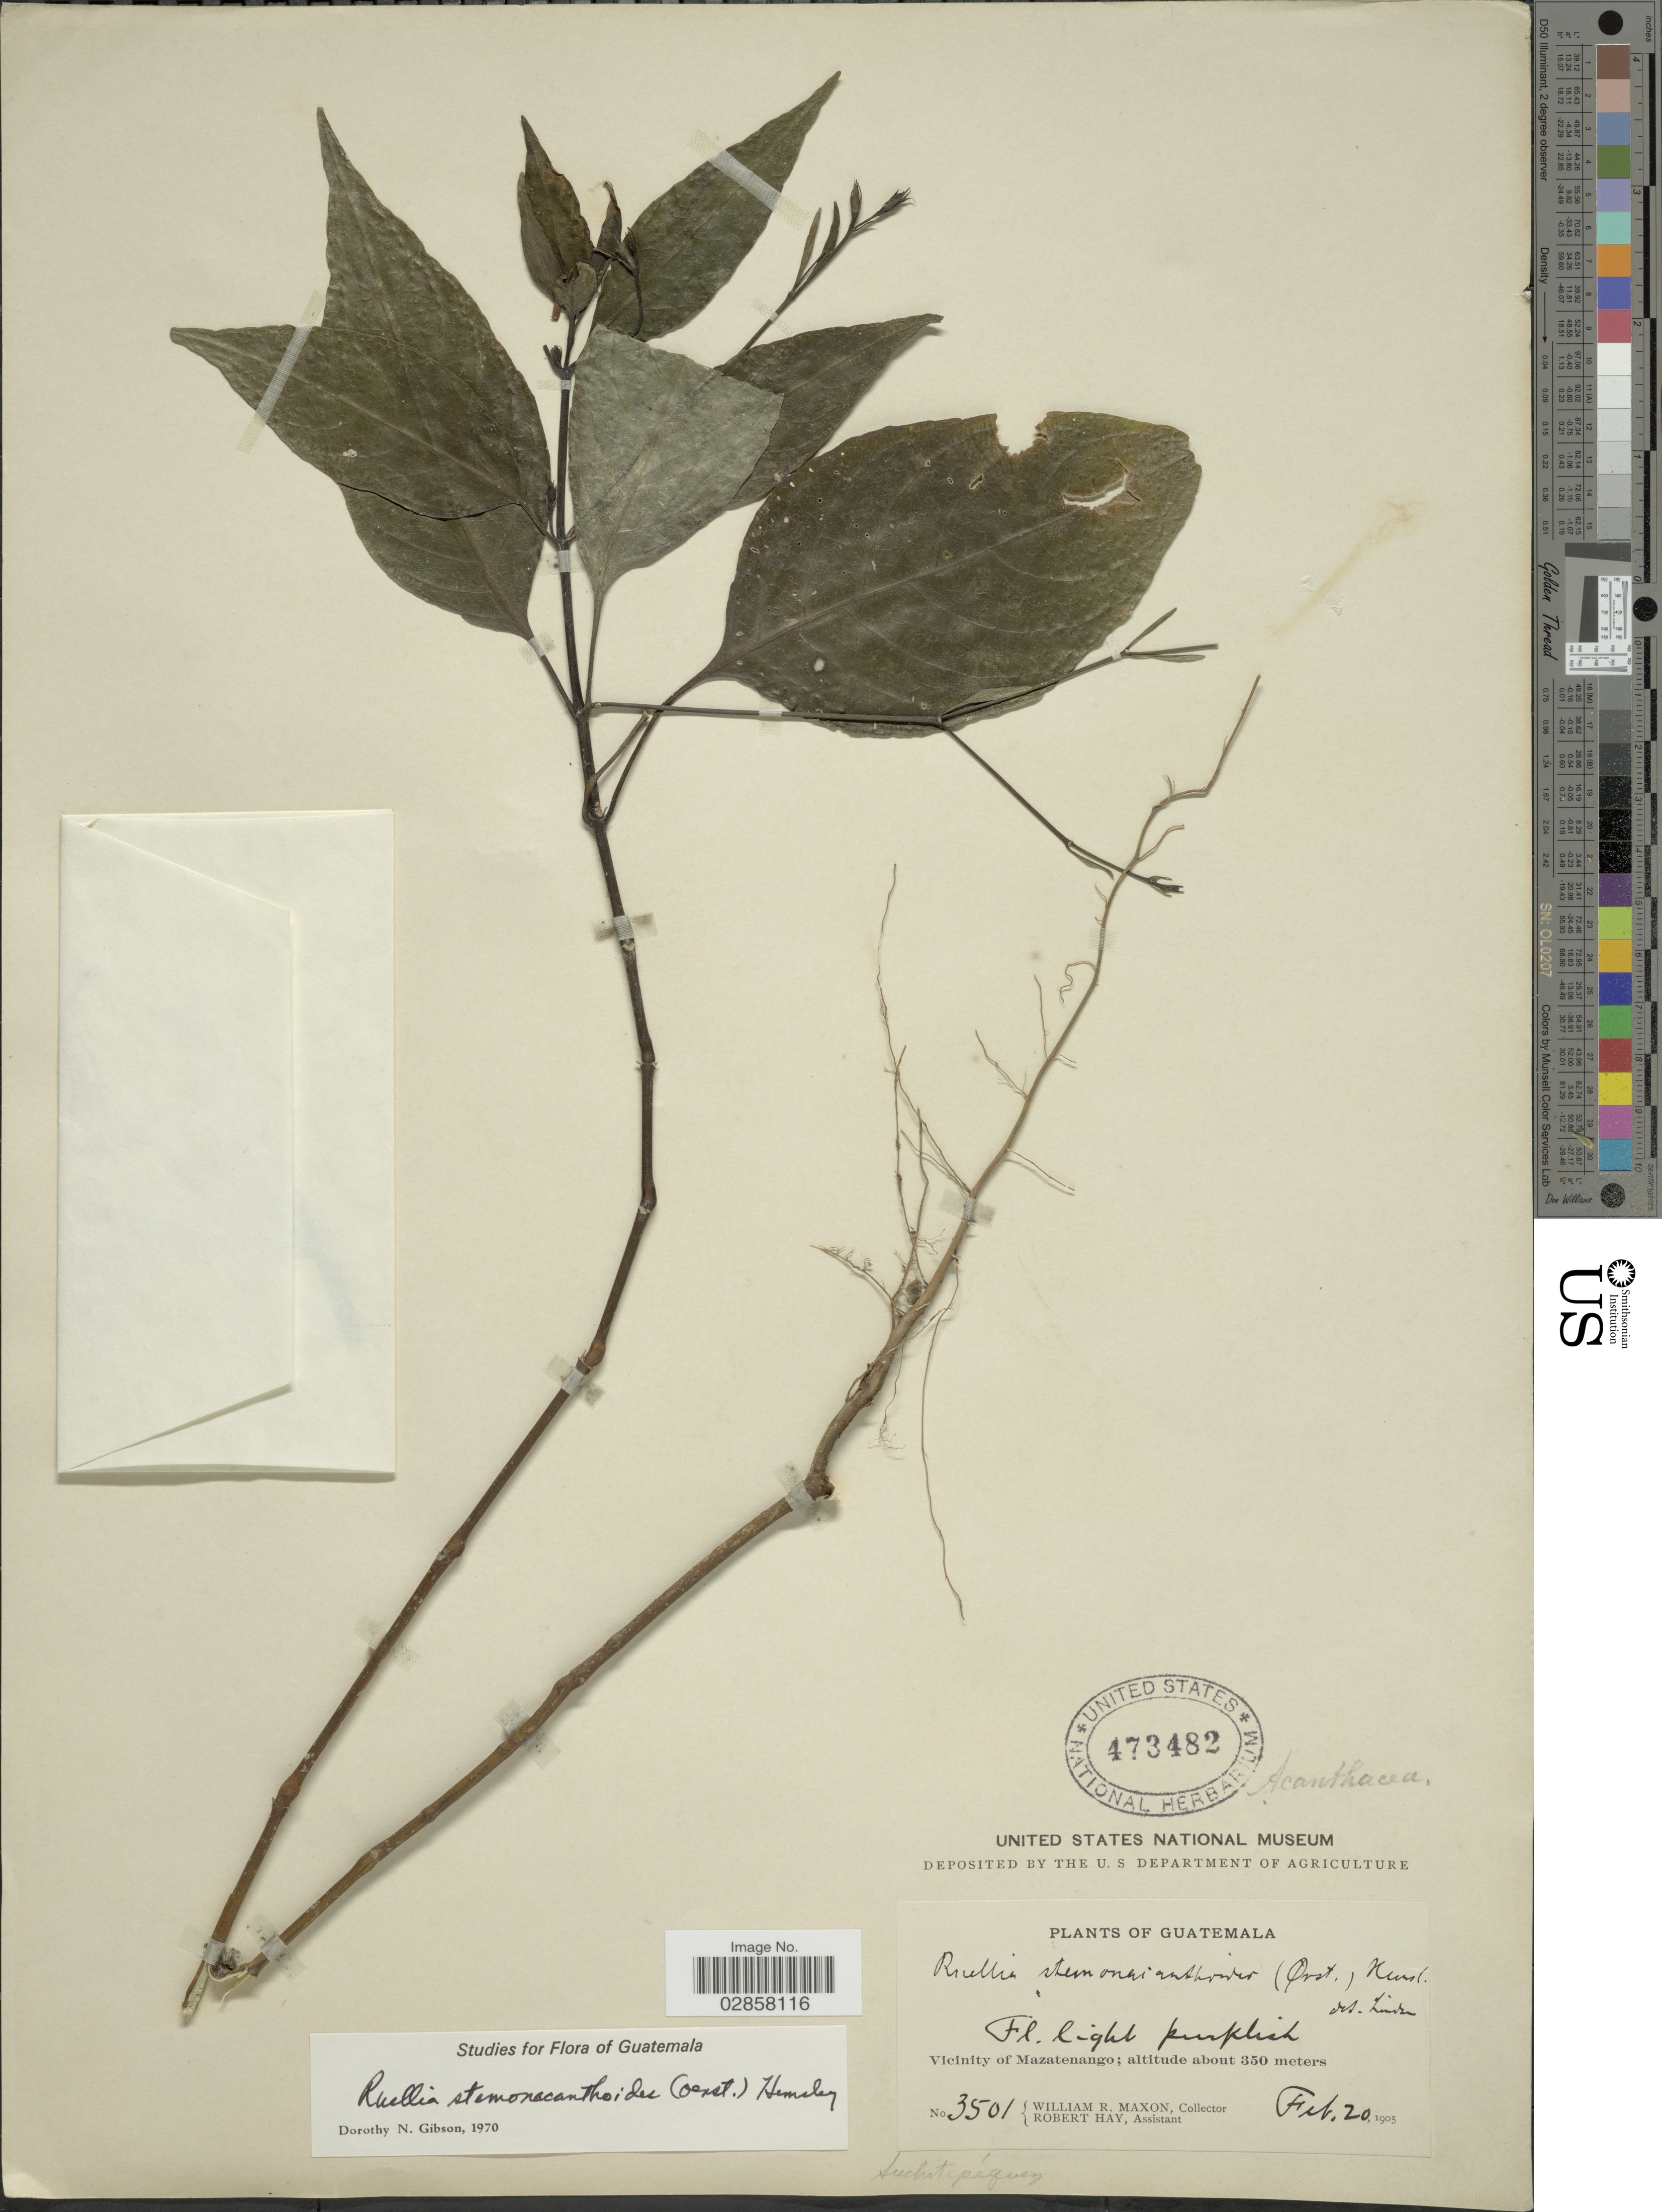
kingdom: Plantae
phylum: Tracheophyta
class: Magnoliopsida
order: Lamiales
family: Acanthaceae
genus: Ruellia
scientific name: Ruellia stemonacanthoides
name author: (Oerst.) Hemsl.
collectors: W. R. Maxon & R. Hay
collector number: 3501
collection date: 1905-02-20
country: Guatemala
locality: Vicinity of Mazatenango.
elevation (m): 350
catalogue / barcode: US 473482